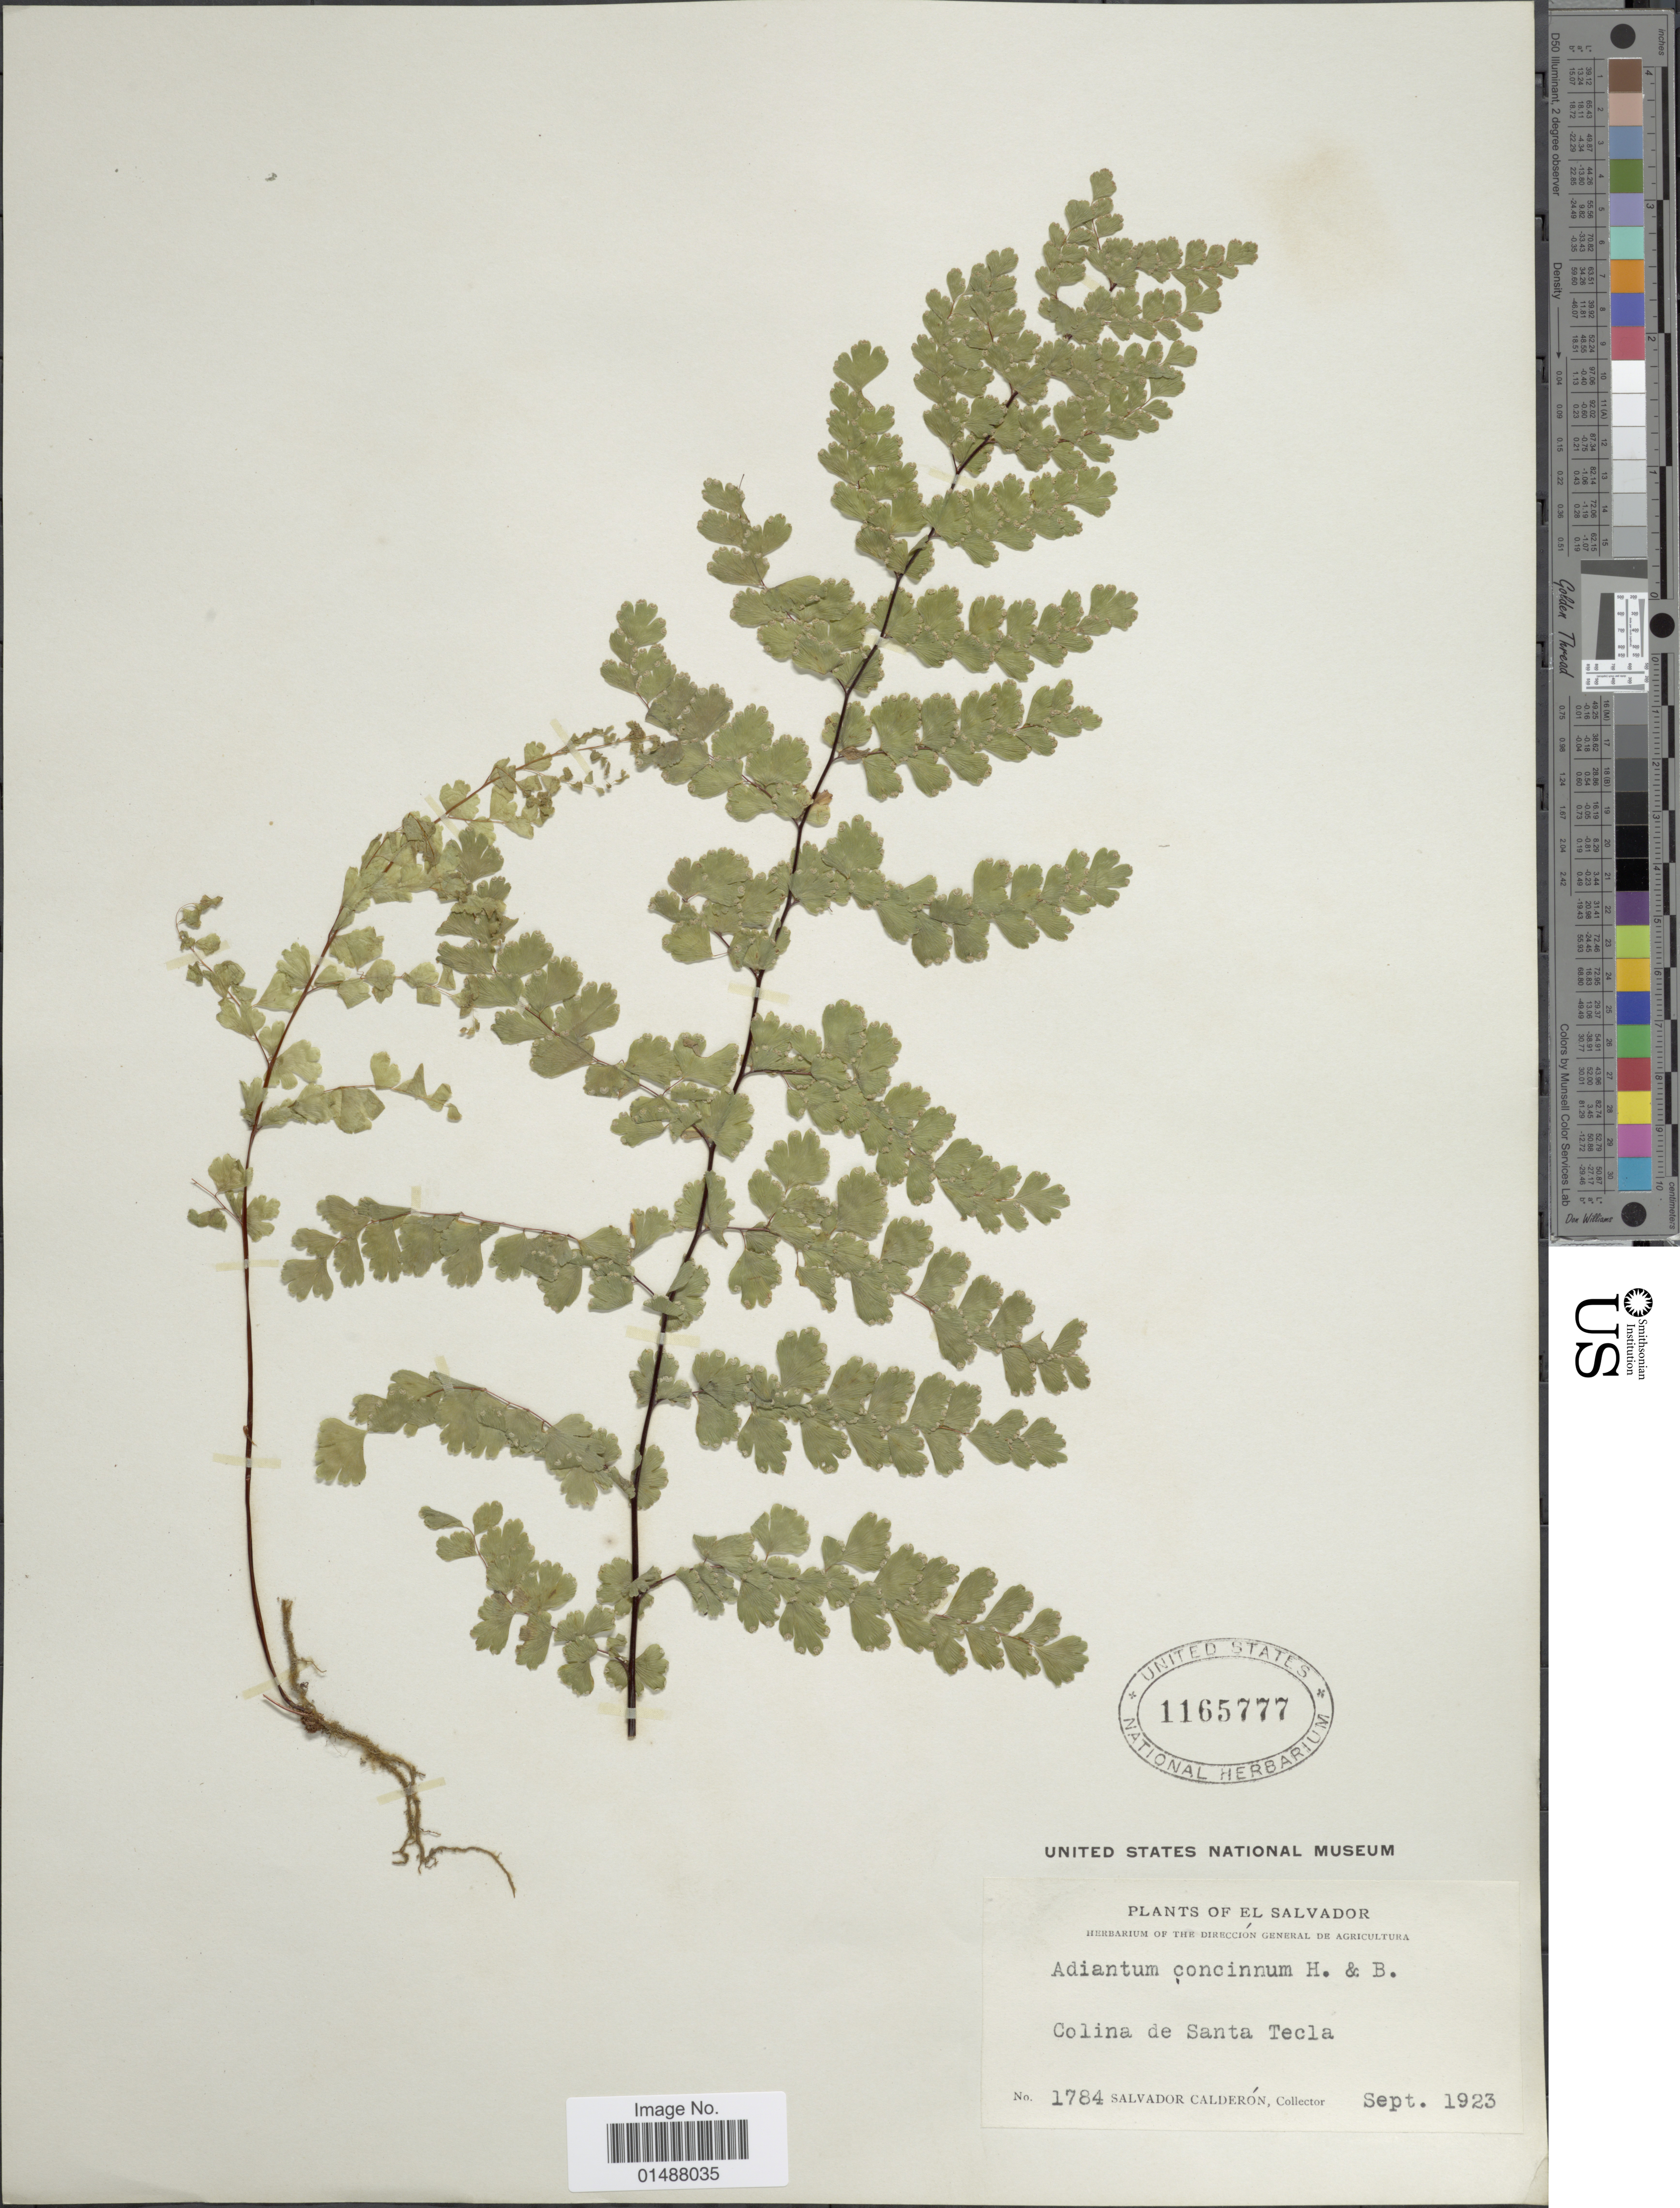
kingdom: Plantae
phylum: Tracheophyta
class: Polypodiopsida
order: Polypodiales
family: Pteridaceae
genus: Adiantum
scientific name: Adiantum concinnum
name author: Humb. & Bonpl. ex Willd.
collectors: S. Calderón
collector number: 1784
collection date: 1923-09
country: El Salvador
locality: Colina de Santa Tecla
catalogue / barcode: US 1165777